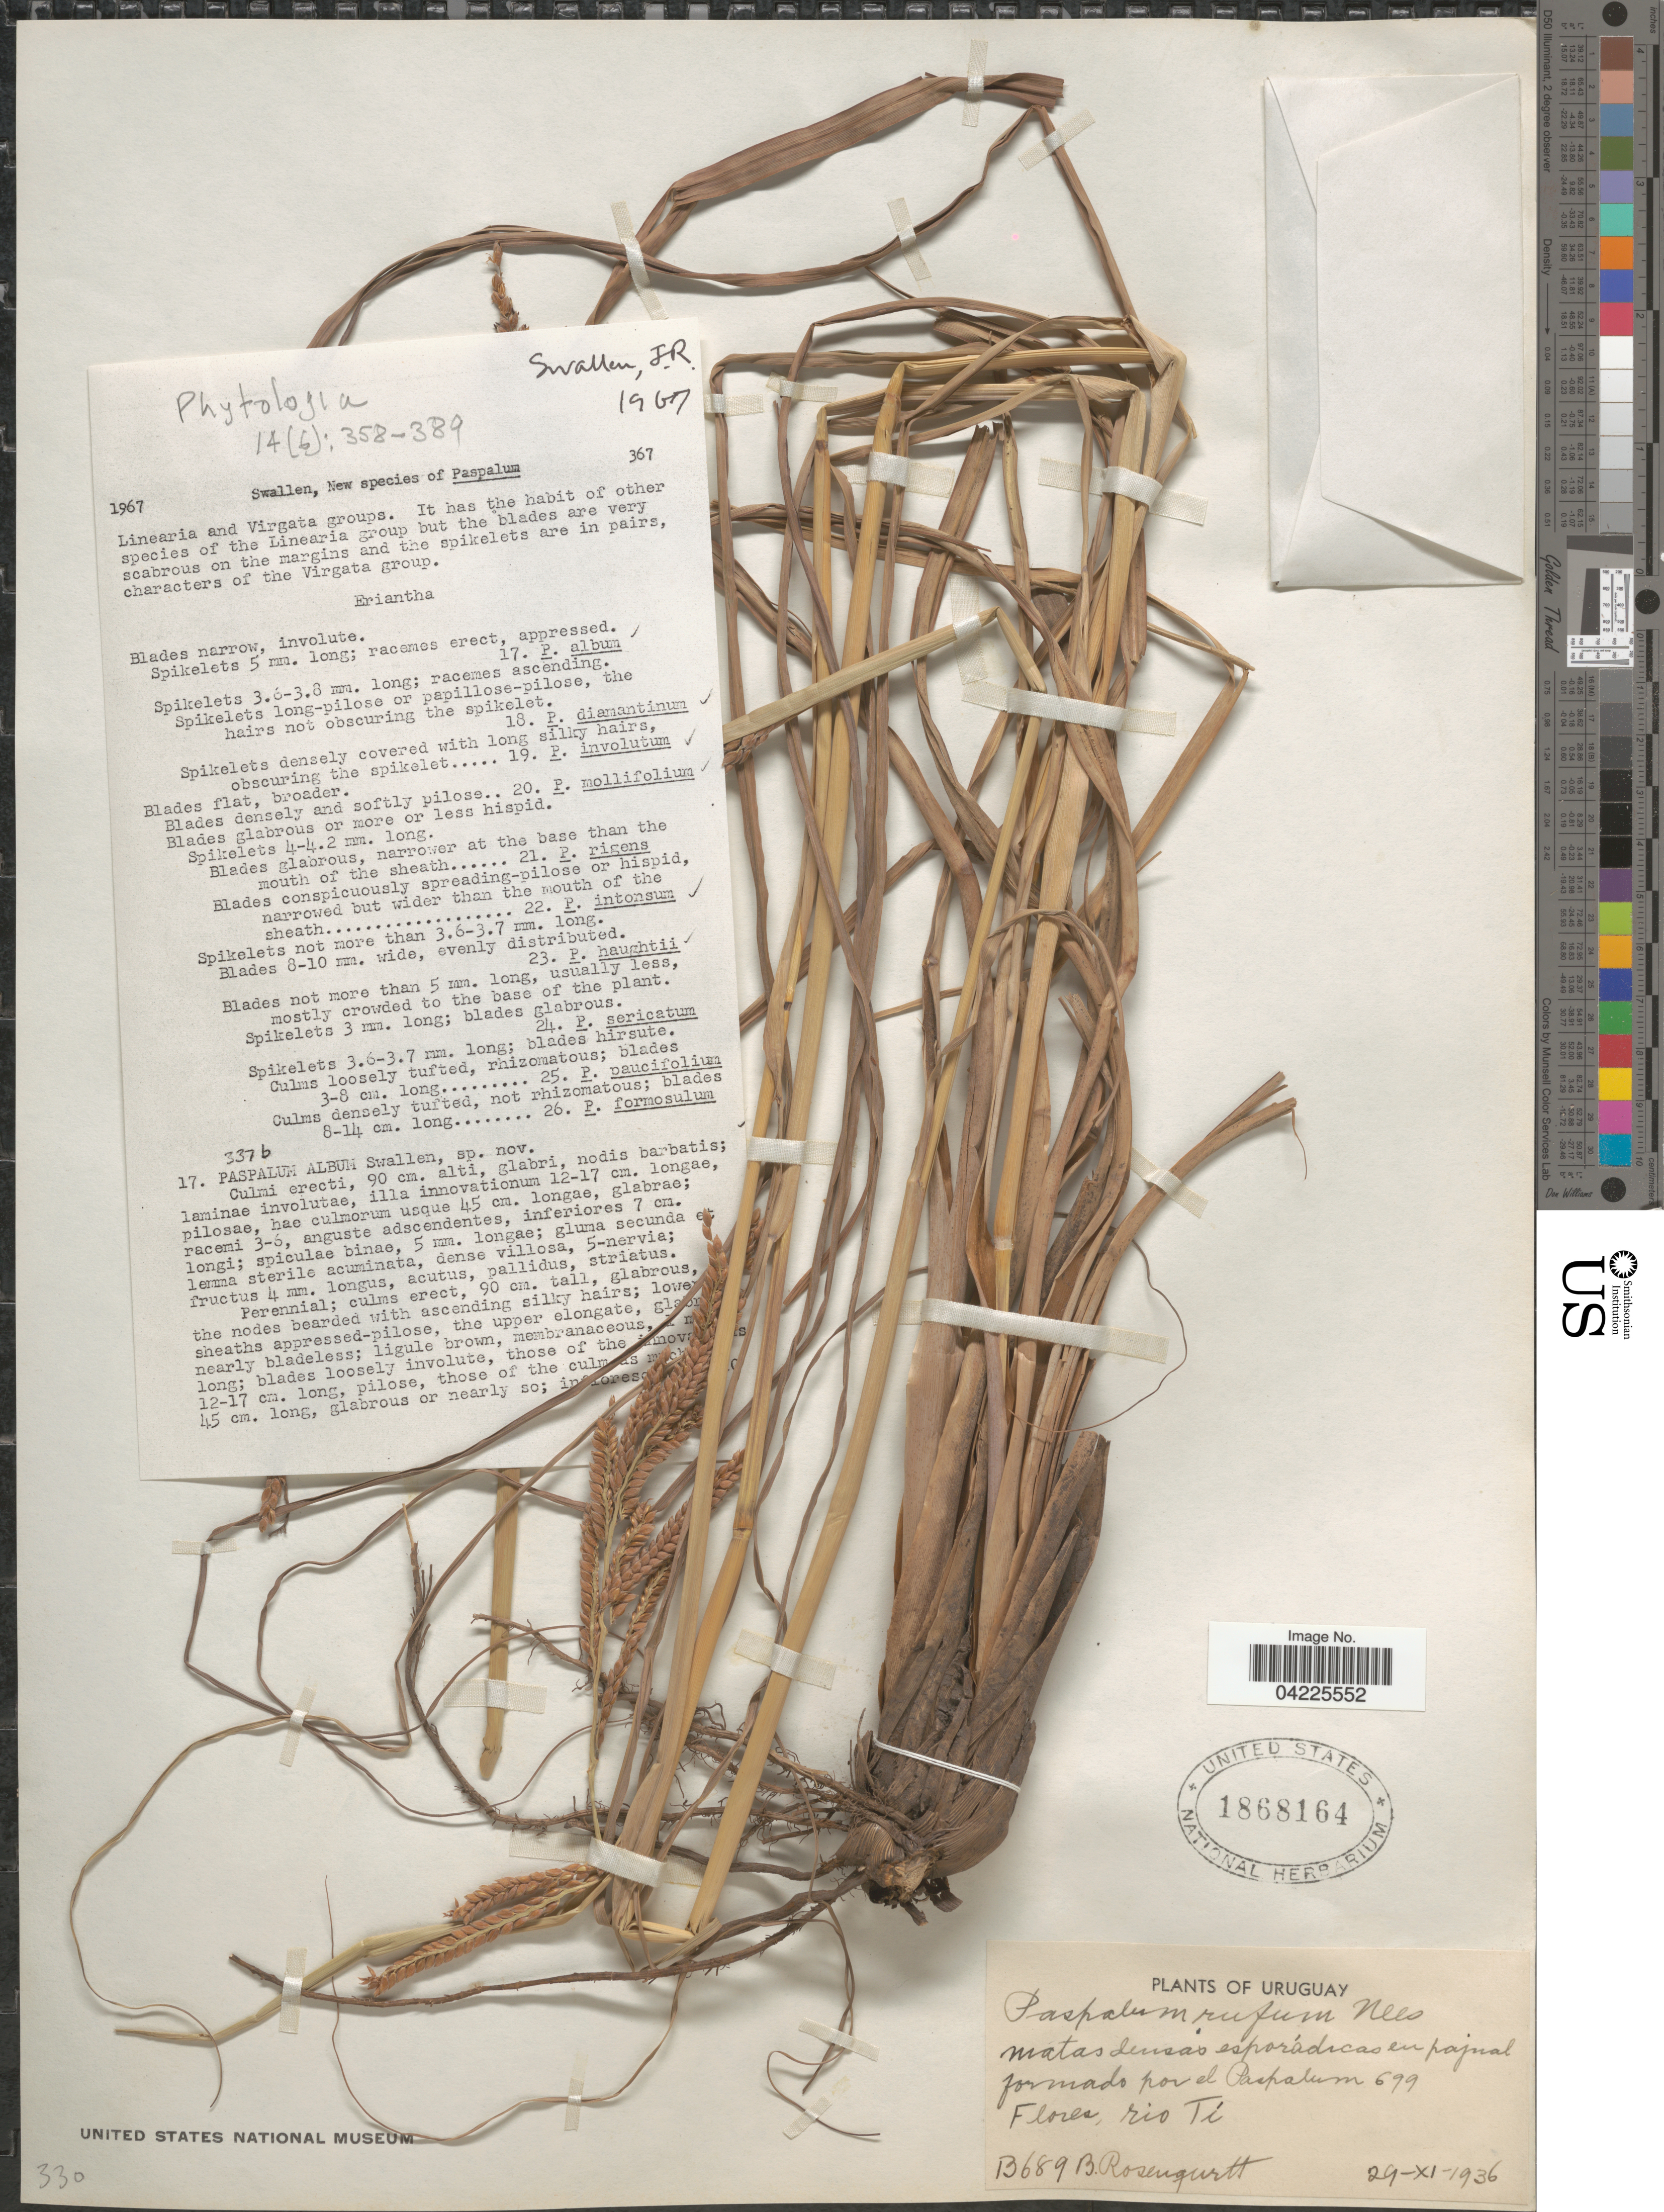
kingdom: Plantae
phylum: Tracheophyta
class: Liliopsida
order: Poales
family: Poaceae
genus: Paspalum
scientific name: Paspalum rufum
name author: Nees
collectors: B. Rosengurtt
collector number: B689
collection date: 1936-11-29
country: Uruguay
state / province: Flores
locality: Rio Tí.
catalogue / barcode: US 1868164